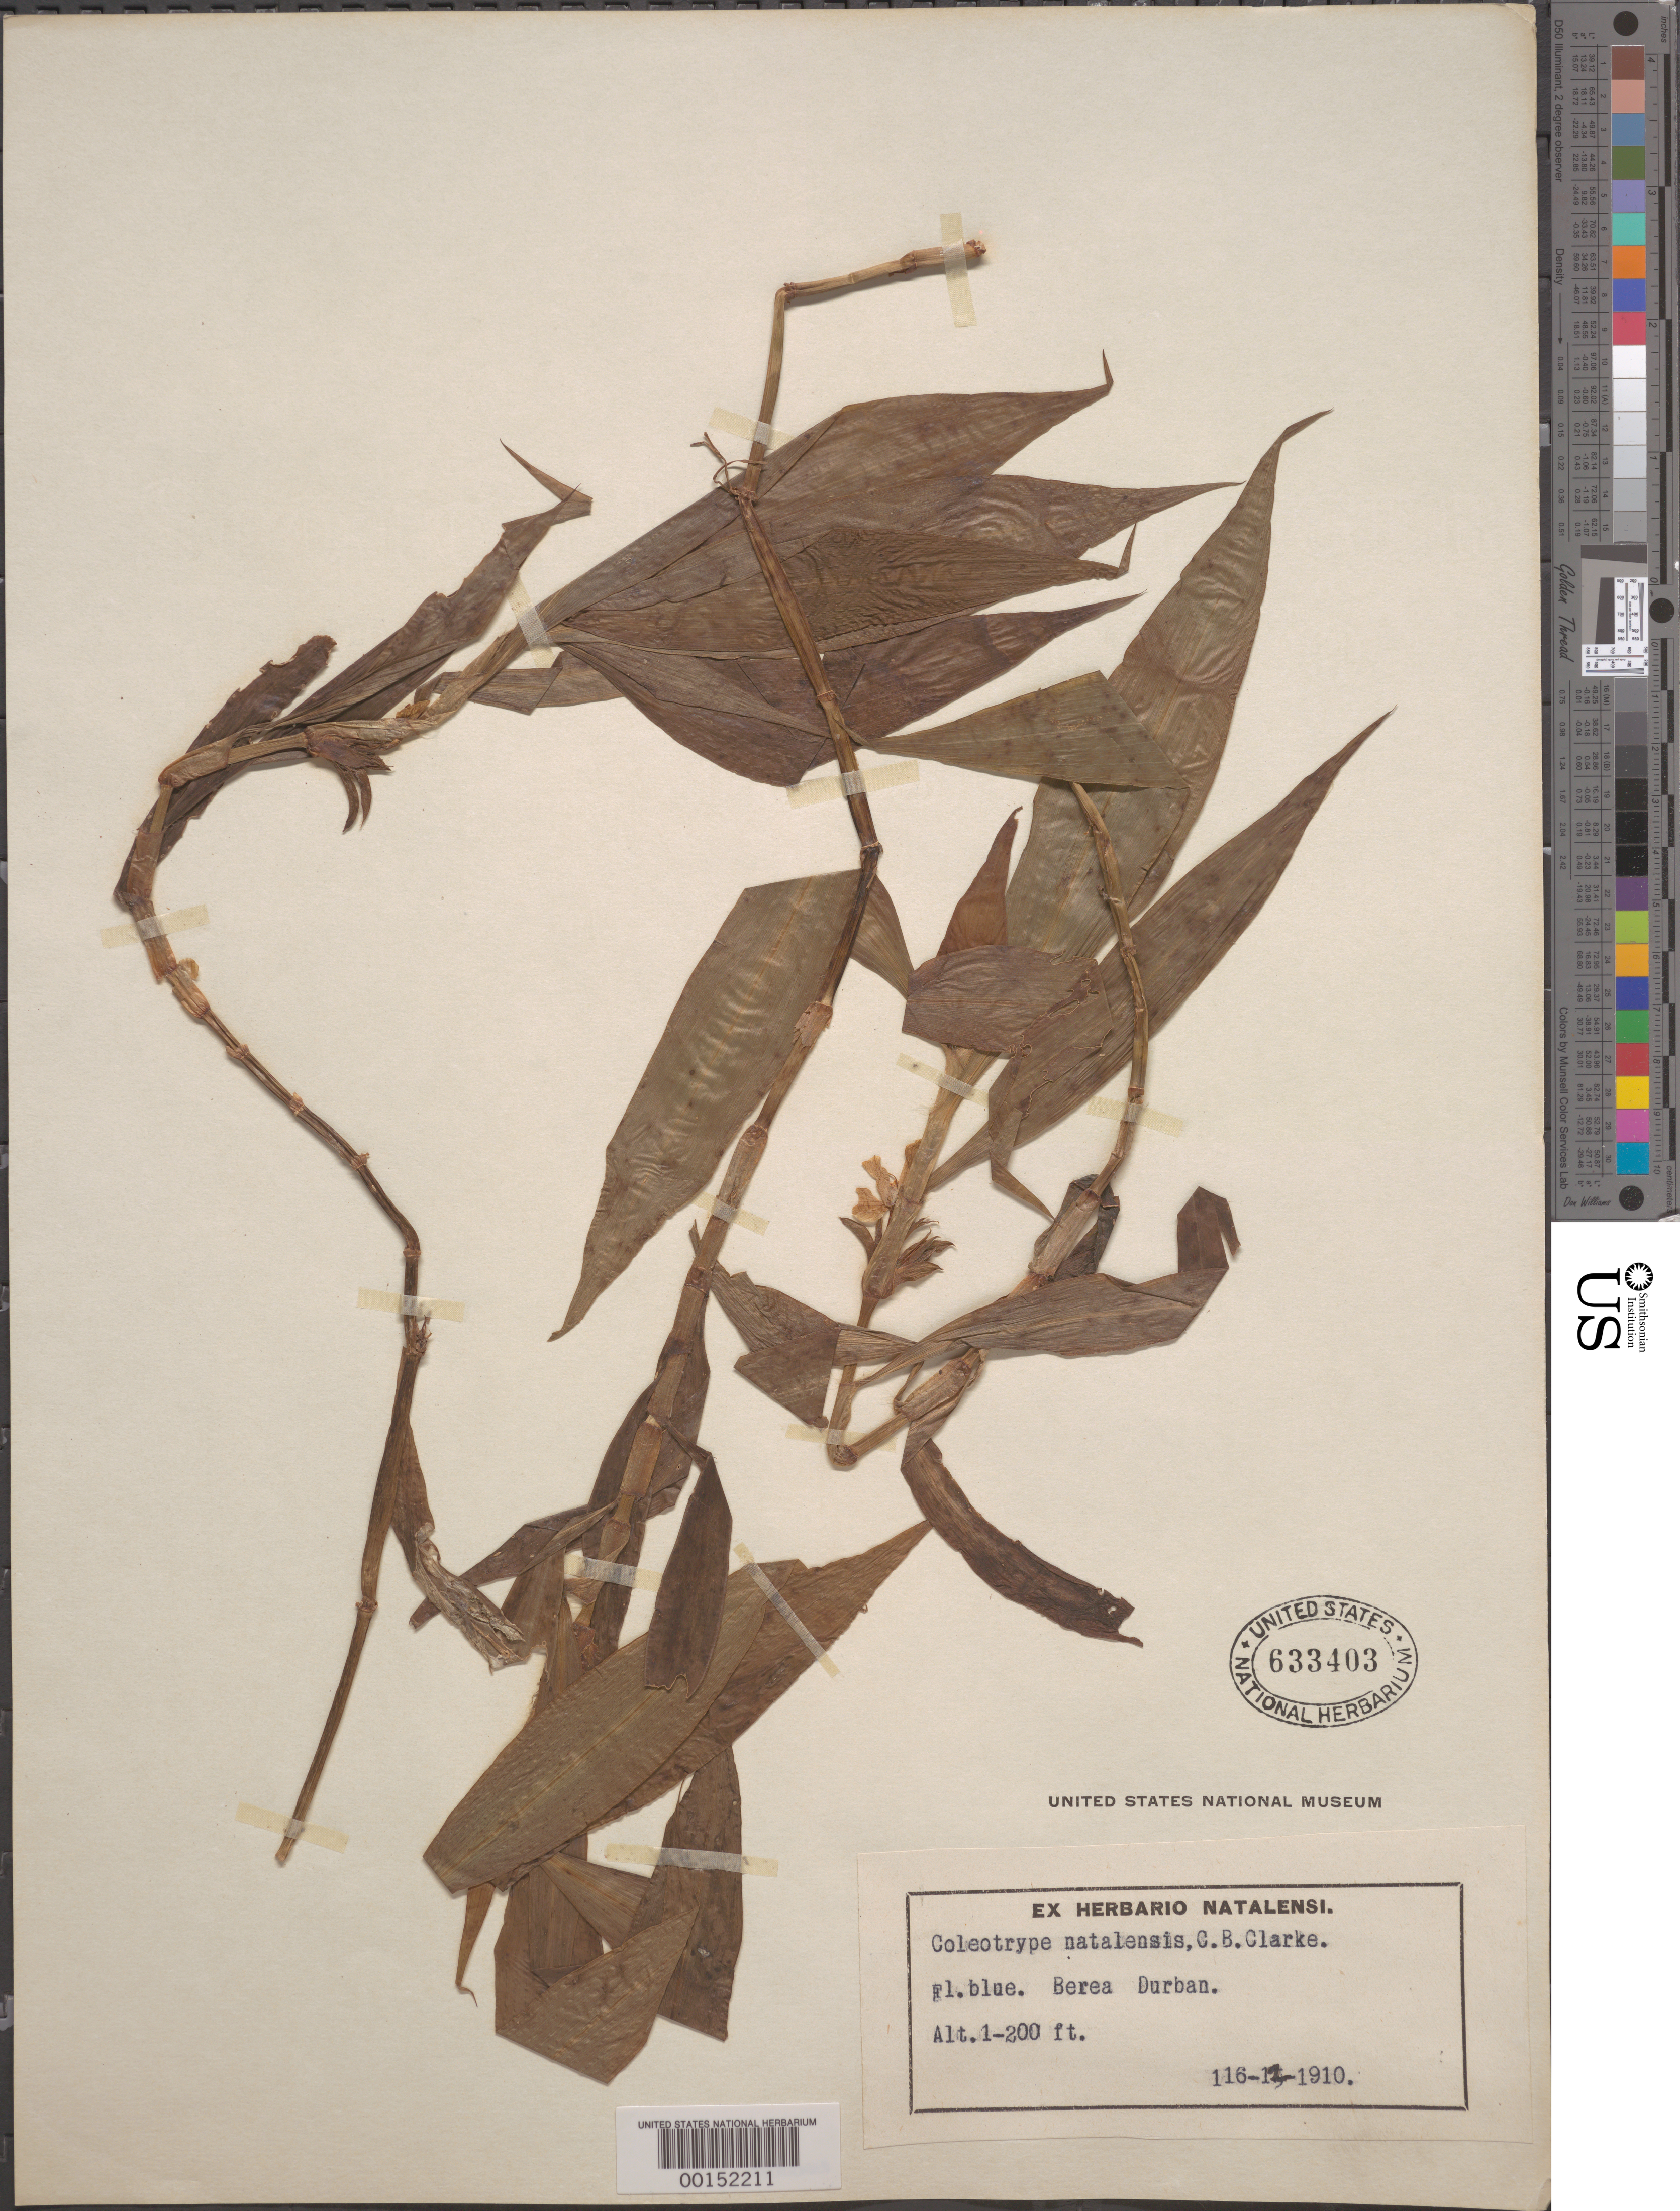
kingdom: Plantae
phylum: Tracheophyta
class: Liliopsida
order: Commelinales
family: Commelinaceae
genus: Coleotrype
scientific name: Coleotrype natalensis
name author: C.B. Clarke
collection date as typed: Nov 1910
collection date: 1910-11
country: South Africa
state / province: KwaZulu-Natal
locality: Berea durban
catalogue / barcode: US 633403